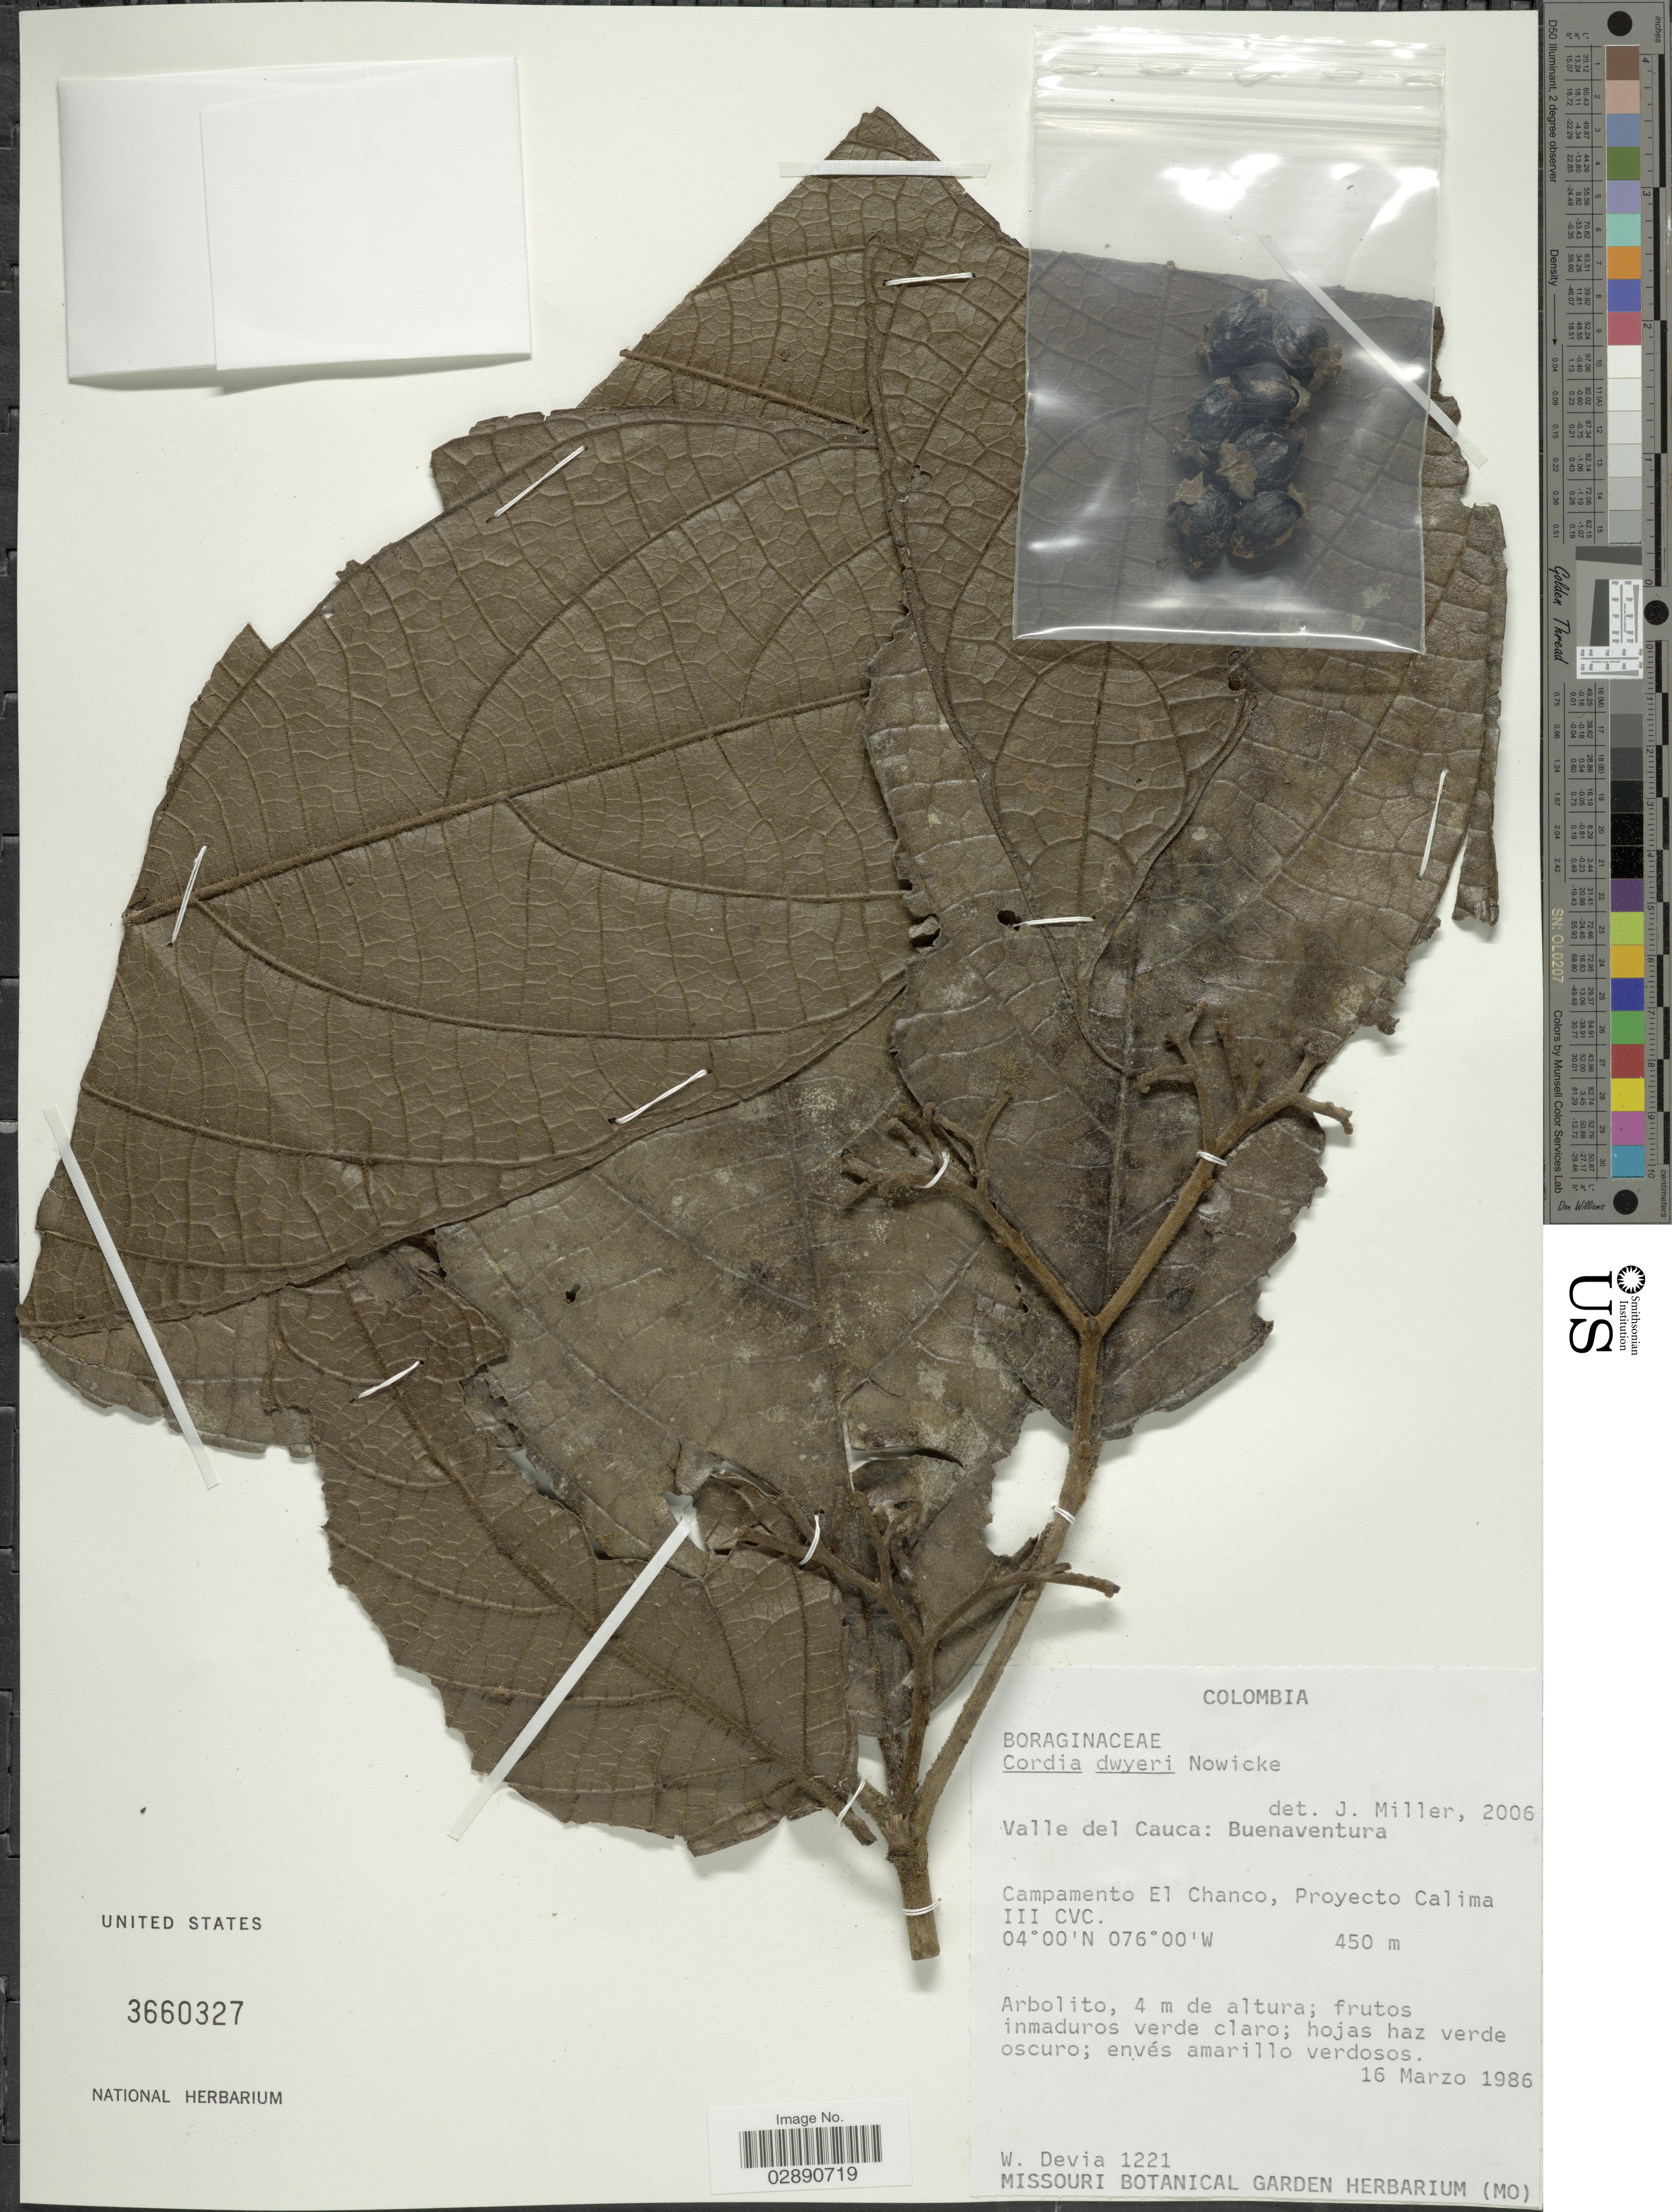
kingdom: Plantae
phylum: Tracheophyta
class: Magnoliopsida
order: Boraginales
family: Cordiaceae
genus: Cordia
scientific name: Cordia dwyeri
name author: Nowicke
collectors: W. Devia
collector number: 1221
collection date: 1986-03-16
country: Colombia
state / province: Valle del Cauca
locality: Buenaventura. Campamento El Chanco, Proyecto Calima III CVC.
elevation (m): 450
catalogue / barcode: US 3660327